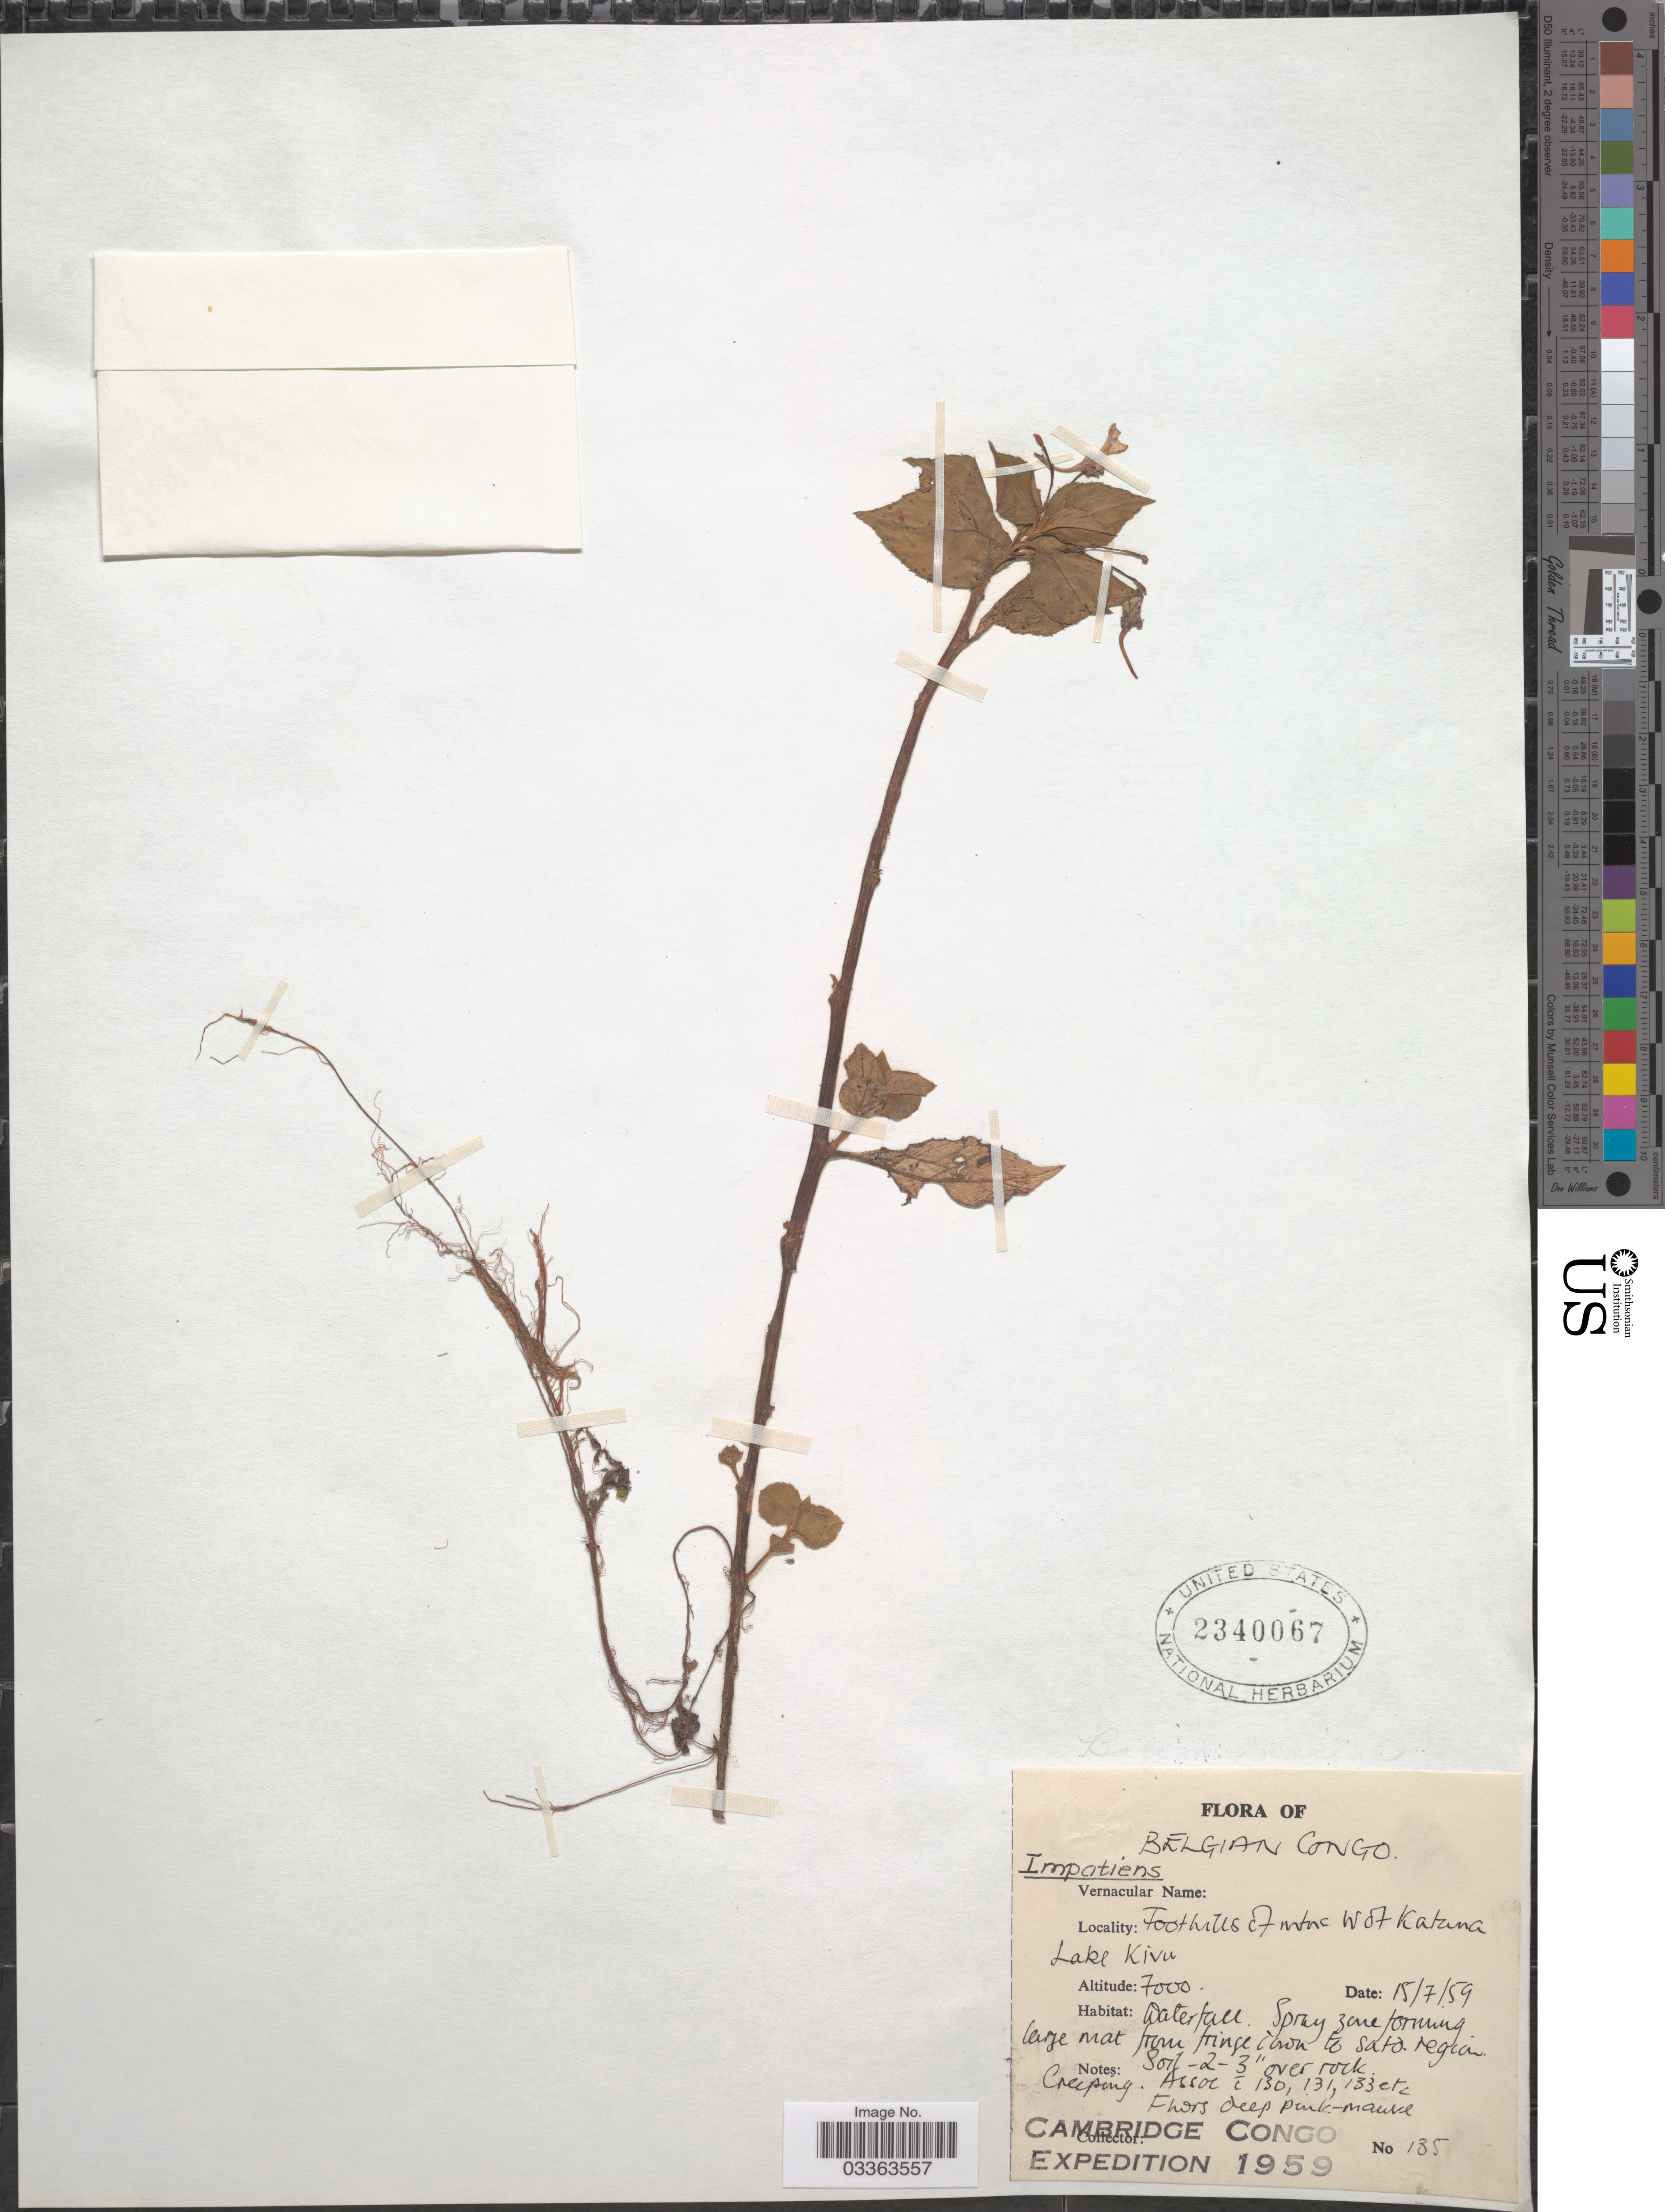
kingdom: Plantae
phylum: Tracheophyta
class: Magnoliopsida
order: Ericales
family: Balsaminaceae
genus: Impatiens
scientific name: Impatiens sp.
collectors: Cambridge Congo Expedition 1959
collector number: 135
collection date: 1959-07-15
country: Congo, Democratic Republic of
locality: Belgian Congo, Foothills of mtns W of Katana, Lake Kivu.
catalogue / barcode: US 2340067